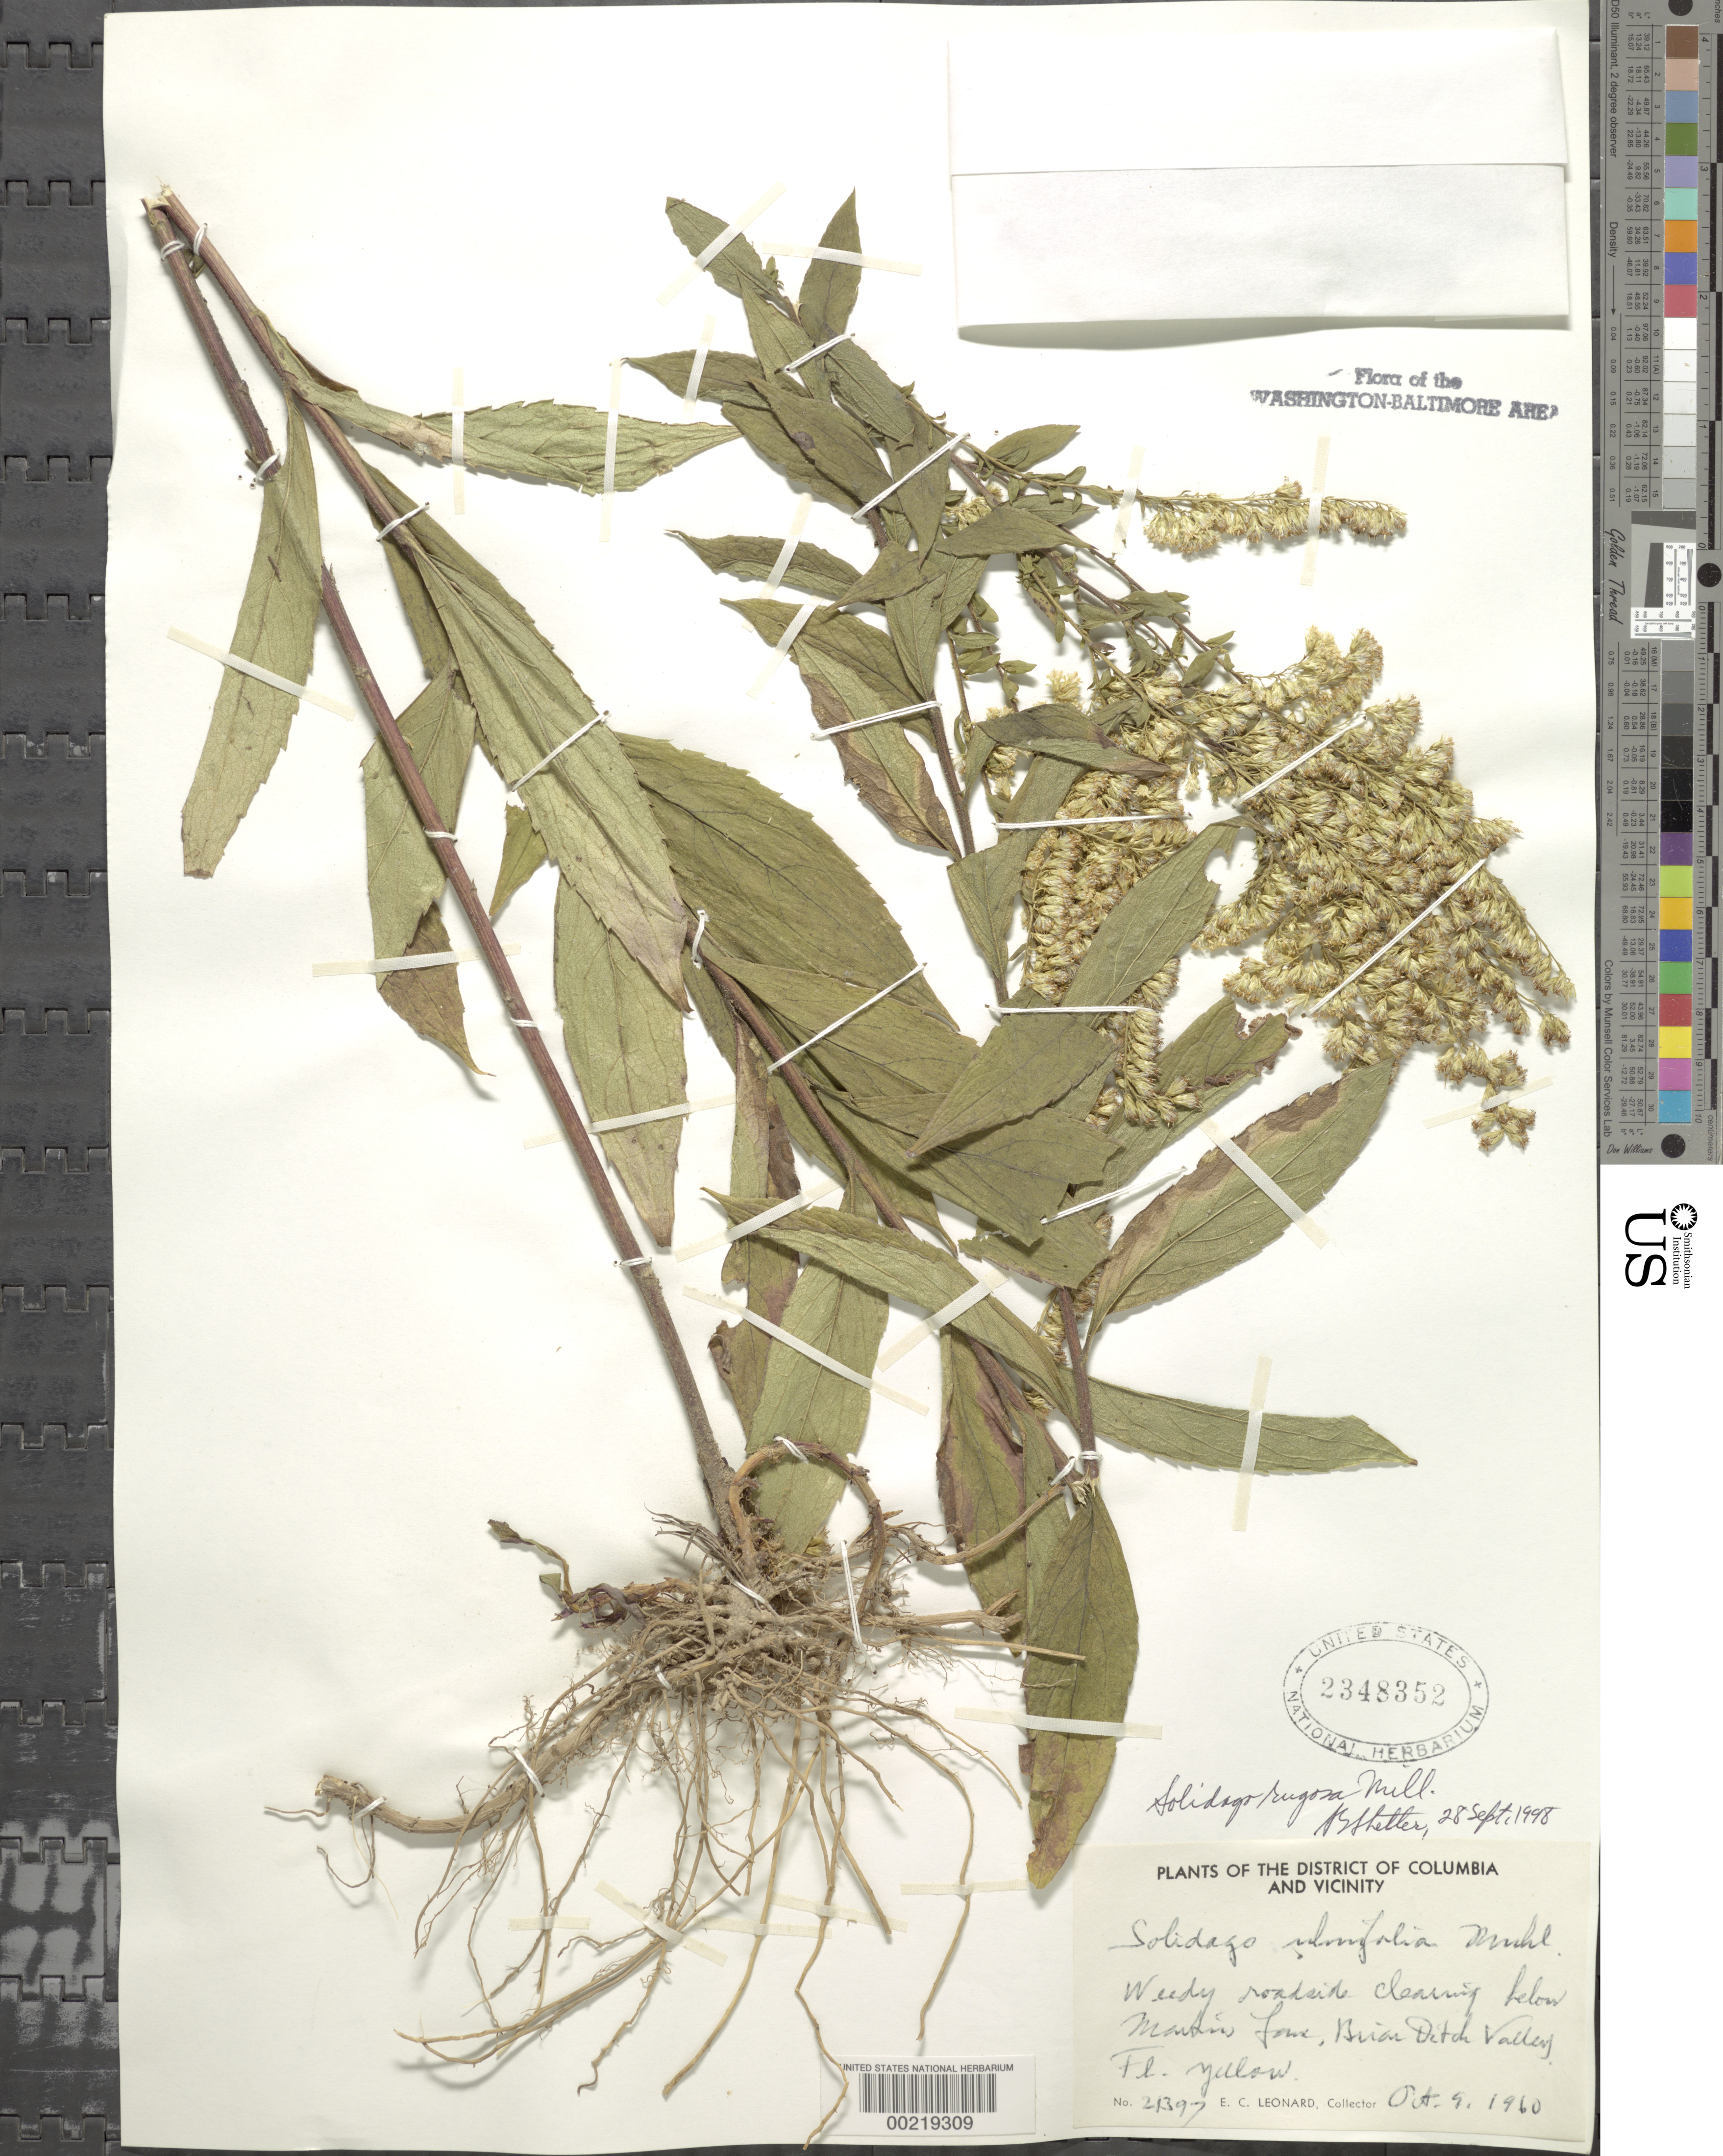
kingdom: Plantae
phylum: Tracheophyta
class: Magnoliopsida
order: Asterales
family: Asteraceae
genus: Solidago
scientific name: Solidago rugosa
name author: Mill.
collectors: E. C. Leonard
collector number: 21397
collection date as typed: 09 Oct 1960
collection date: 1960-10-09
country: United States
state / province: Maryland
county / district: Prince George's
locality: Briar Ditch Valley below Martins Lane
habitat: Weedy roadside clearing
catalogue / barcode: US 2348352